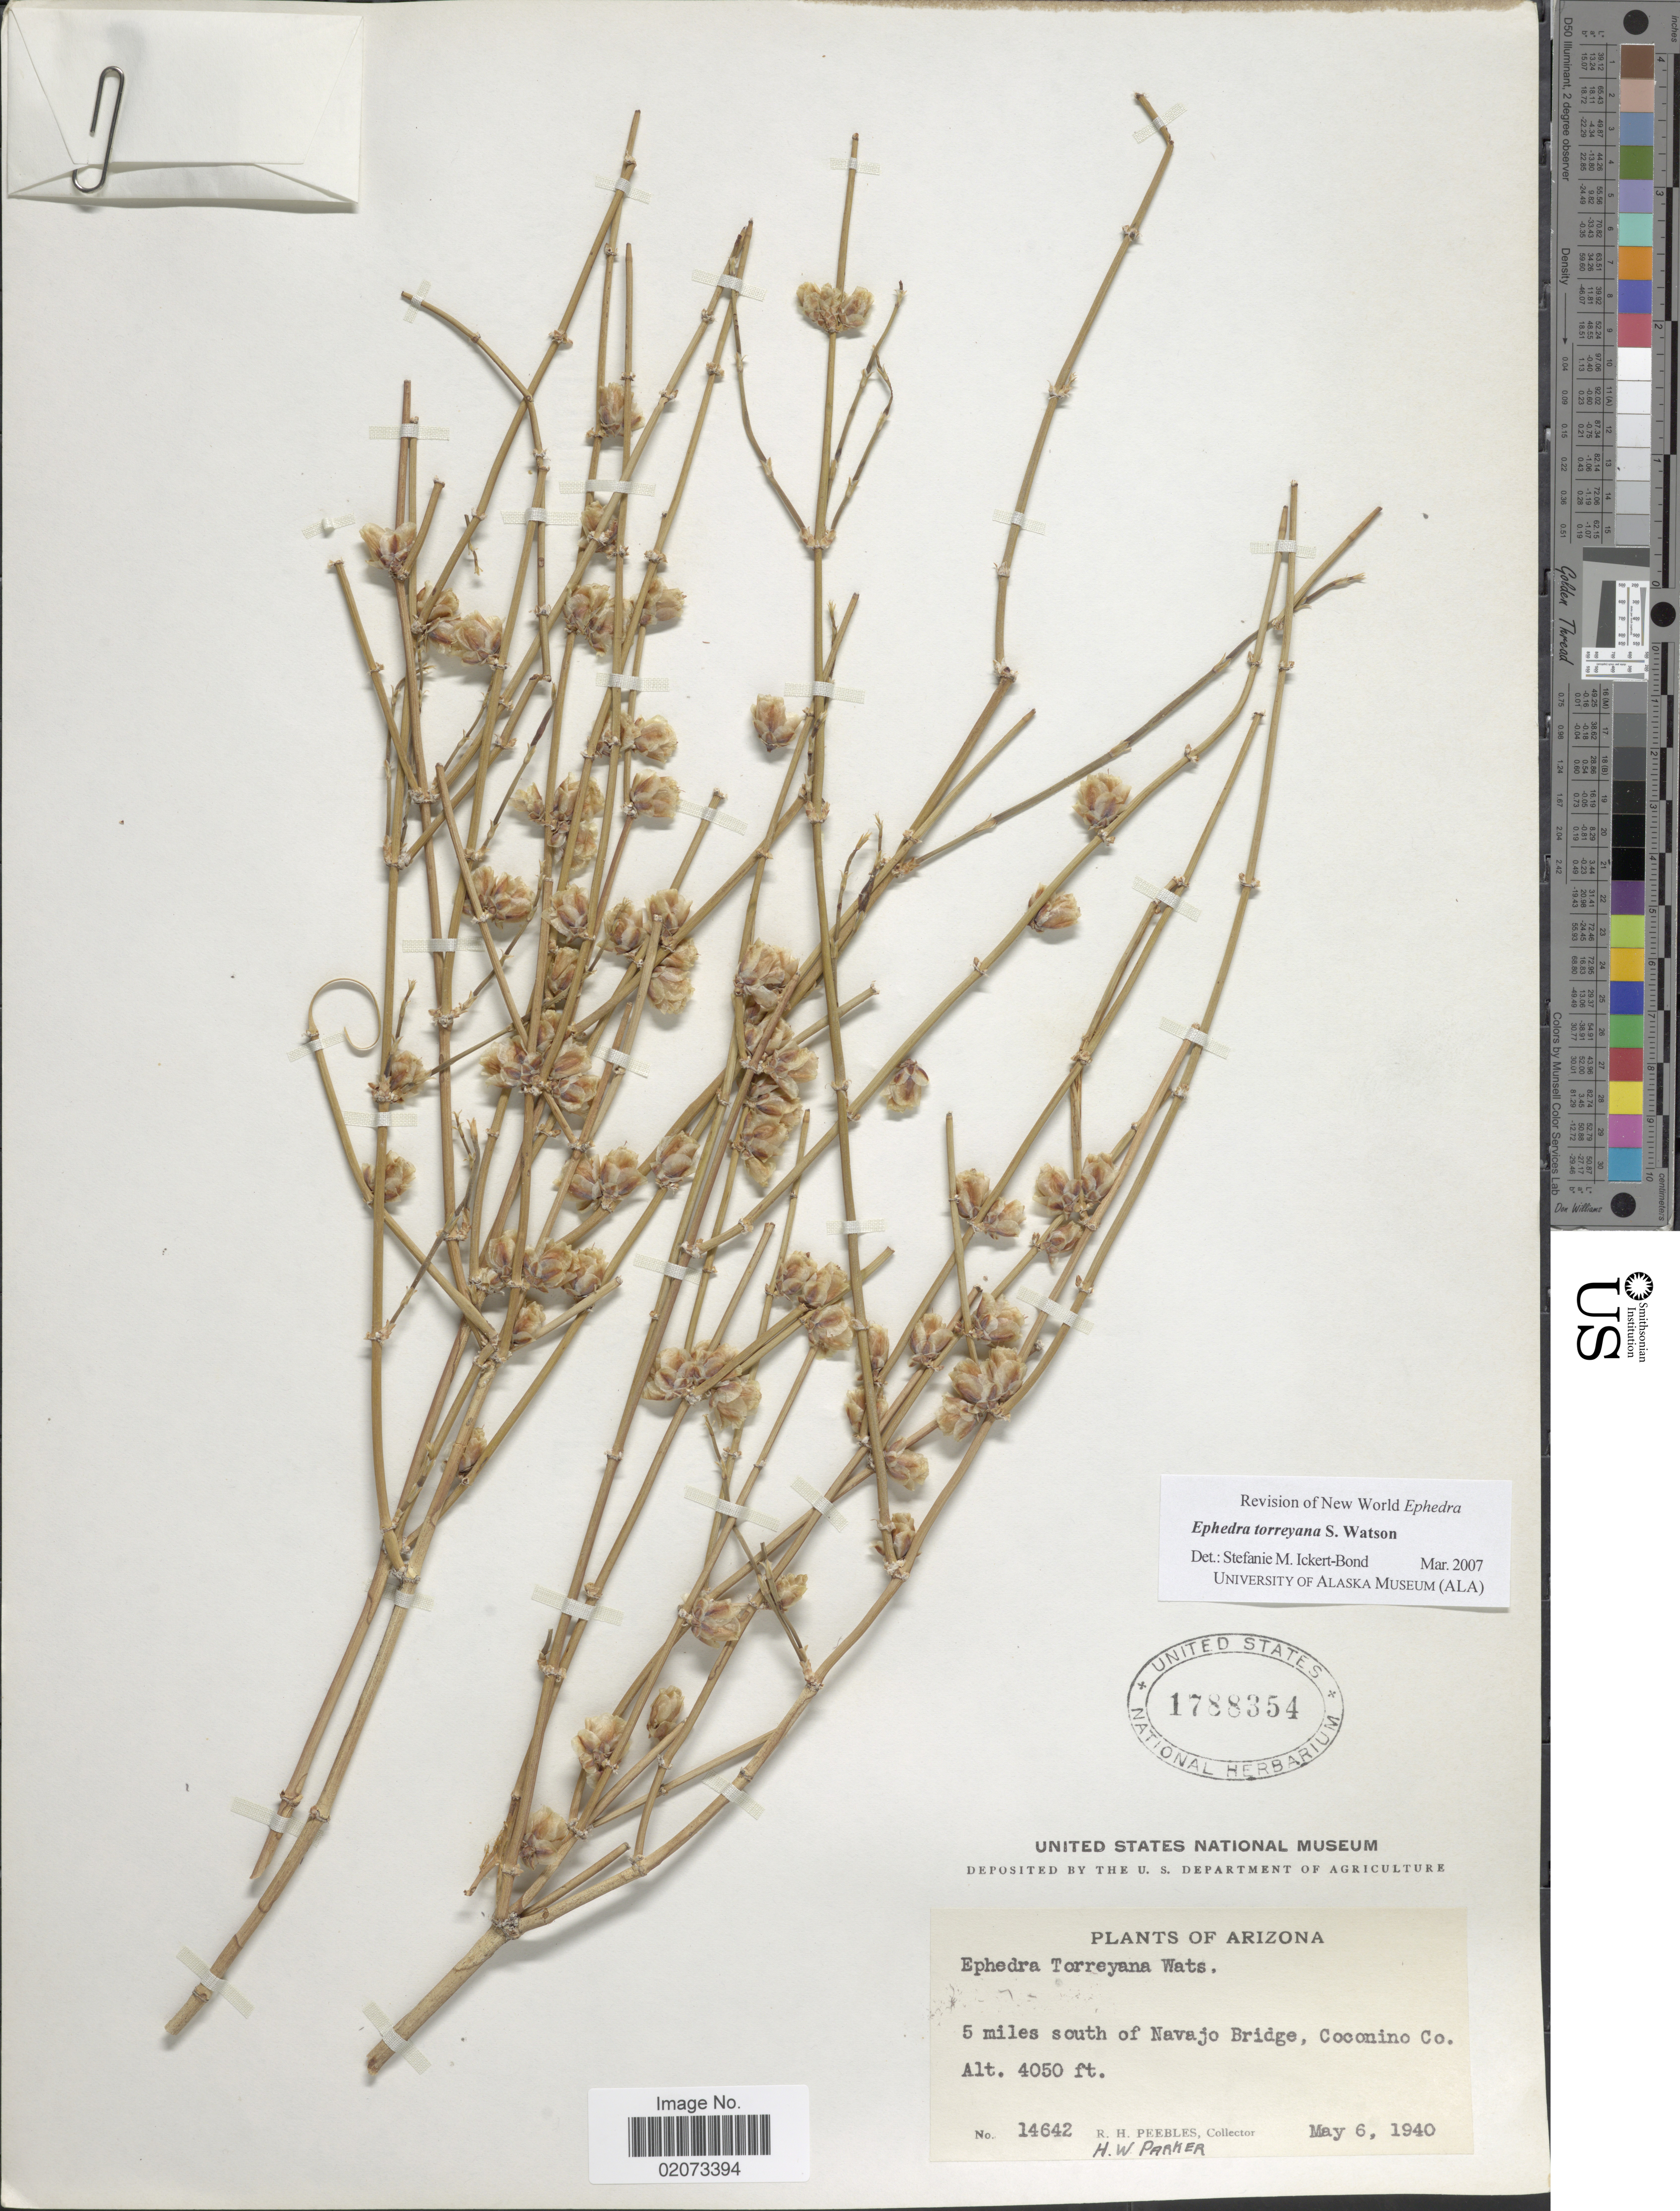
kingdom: Plantae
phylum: Tracheophyta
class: Gnetopsida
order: Ephedrales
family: Ephedraceae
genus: Ephedra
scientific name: Ephedra torreyana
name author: S. Watson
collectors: R. H. Peebles & H. W. Parker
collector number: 14642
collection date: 1940-05-06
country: United States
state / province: Arizona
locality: Arizona. 5 miles south of Navajo Bridge, Coconino Co.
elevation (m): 1234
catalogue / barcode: US 1788354